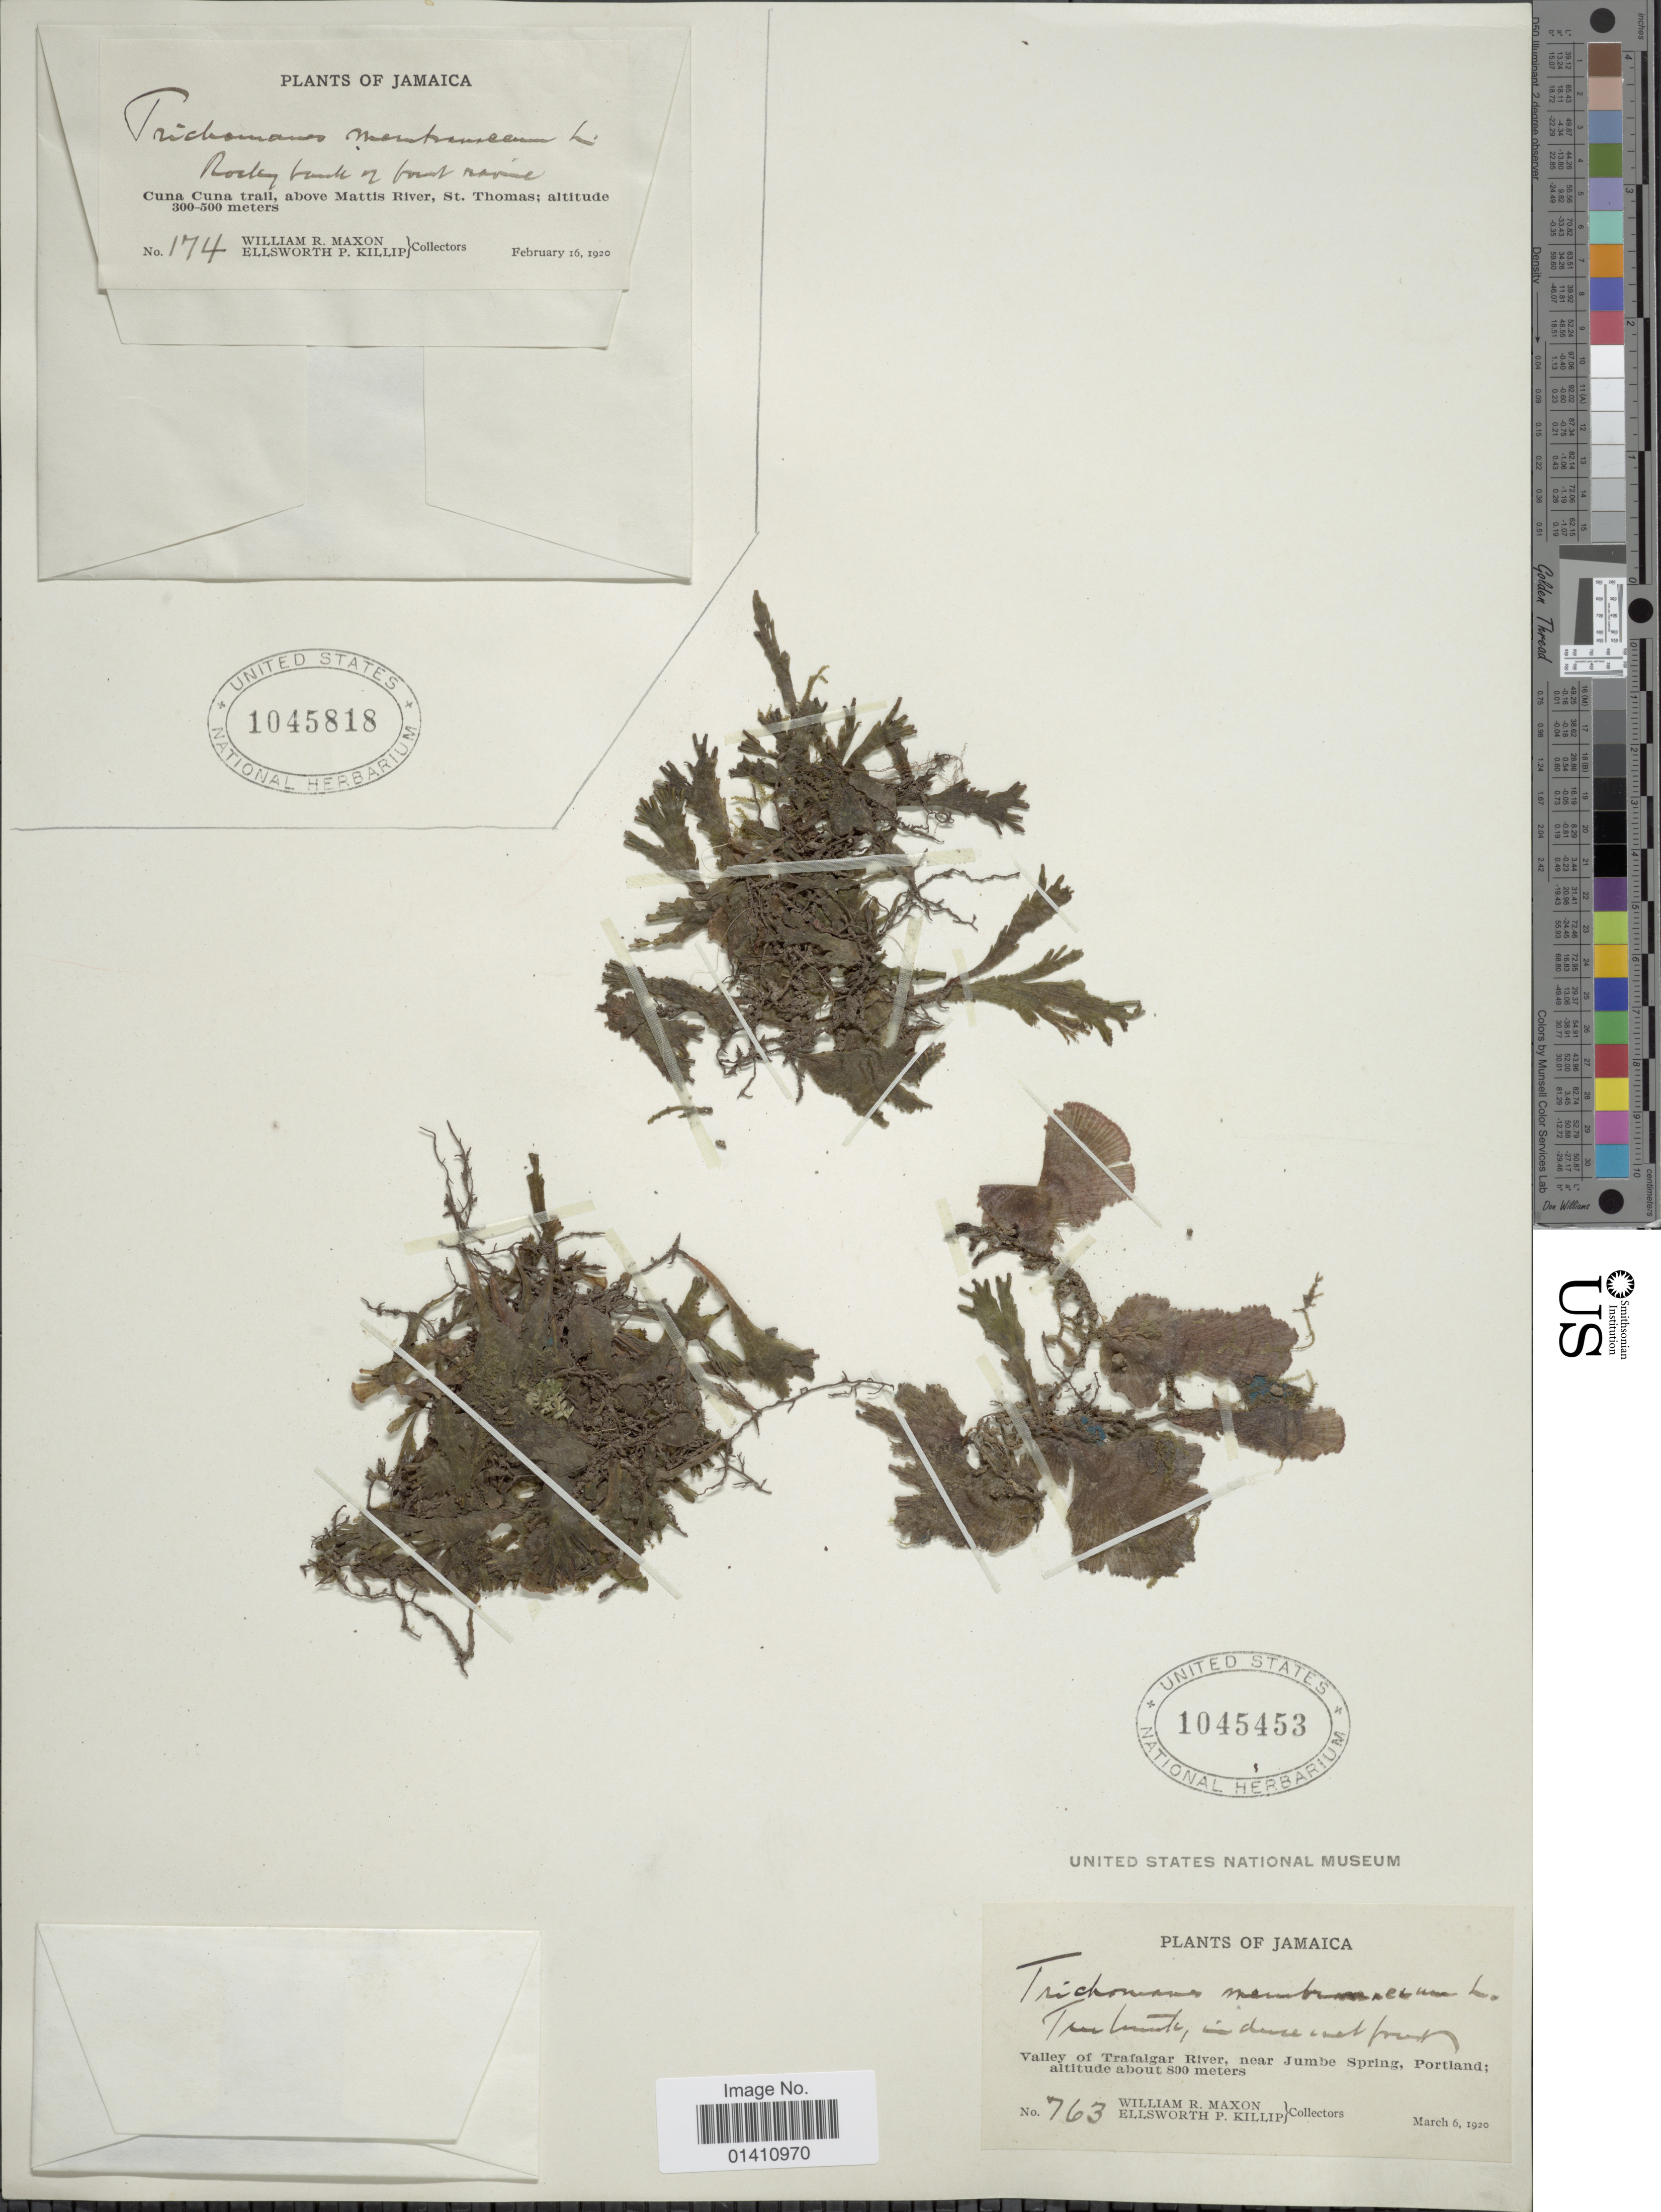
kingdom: Plantae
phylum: Tracheophyta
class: Polypodiopsida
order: Hymenophyllales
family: Hymenophyllaceae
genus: Didymoglossum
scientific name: Didymoglossum membranaceum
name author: (L.) Vareschi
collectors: W. R. Maxon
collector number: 174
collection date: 1920-02-16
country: Jamaica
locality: Cuna Cuna trail, above Mattis River, St. Thomas.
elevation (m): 300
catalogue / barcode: US 1045818-2